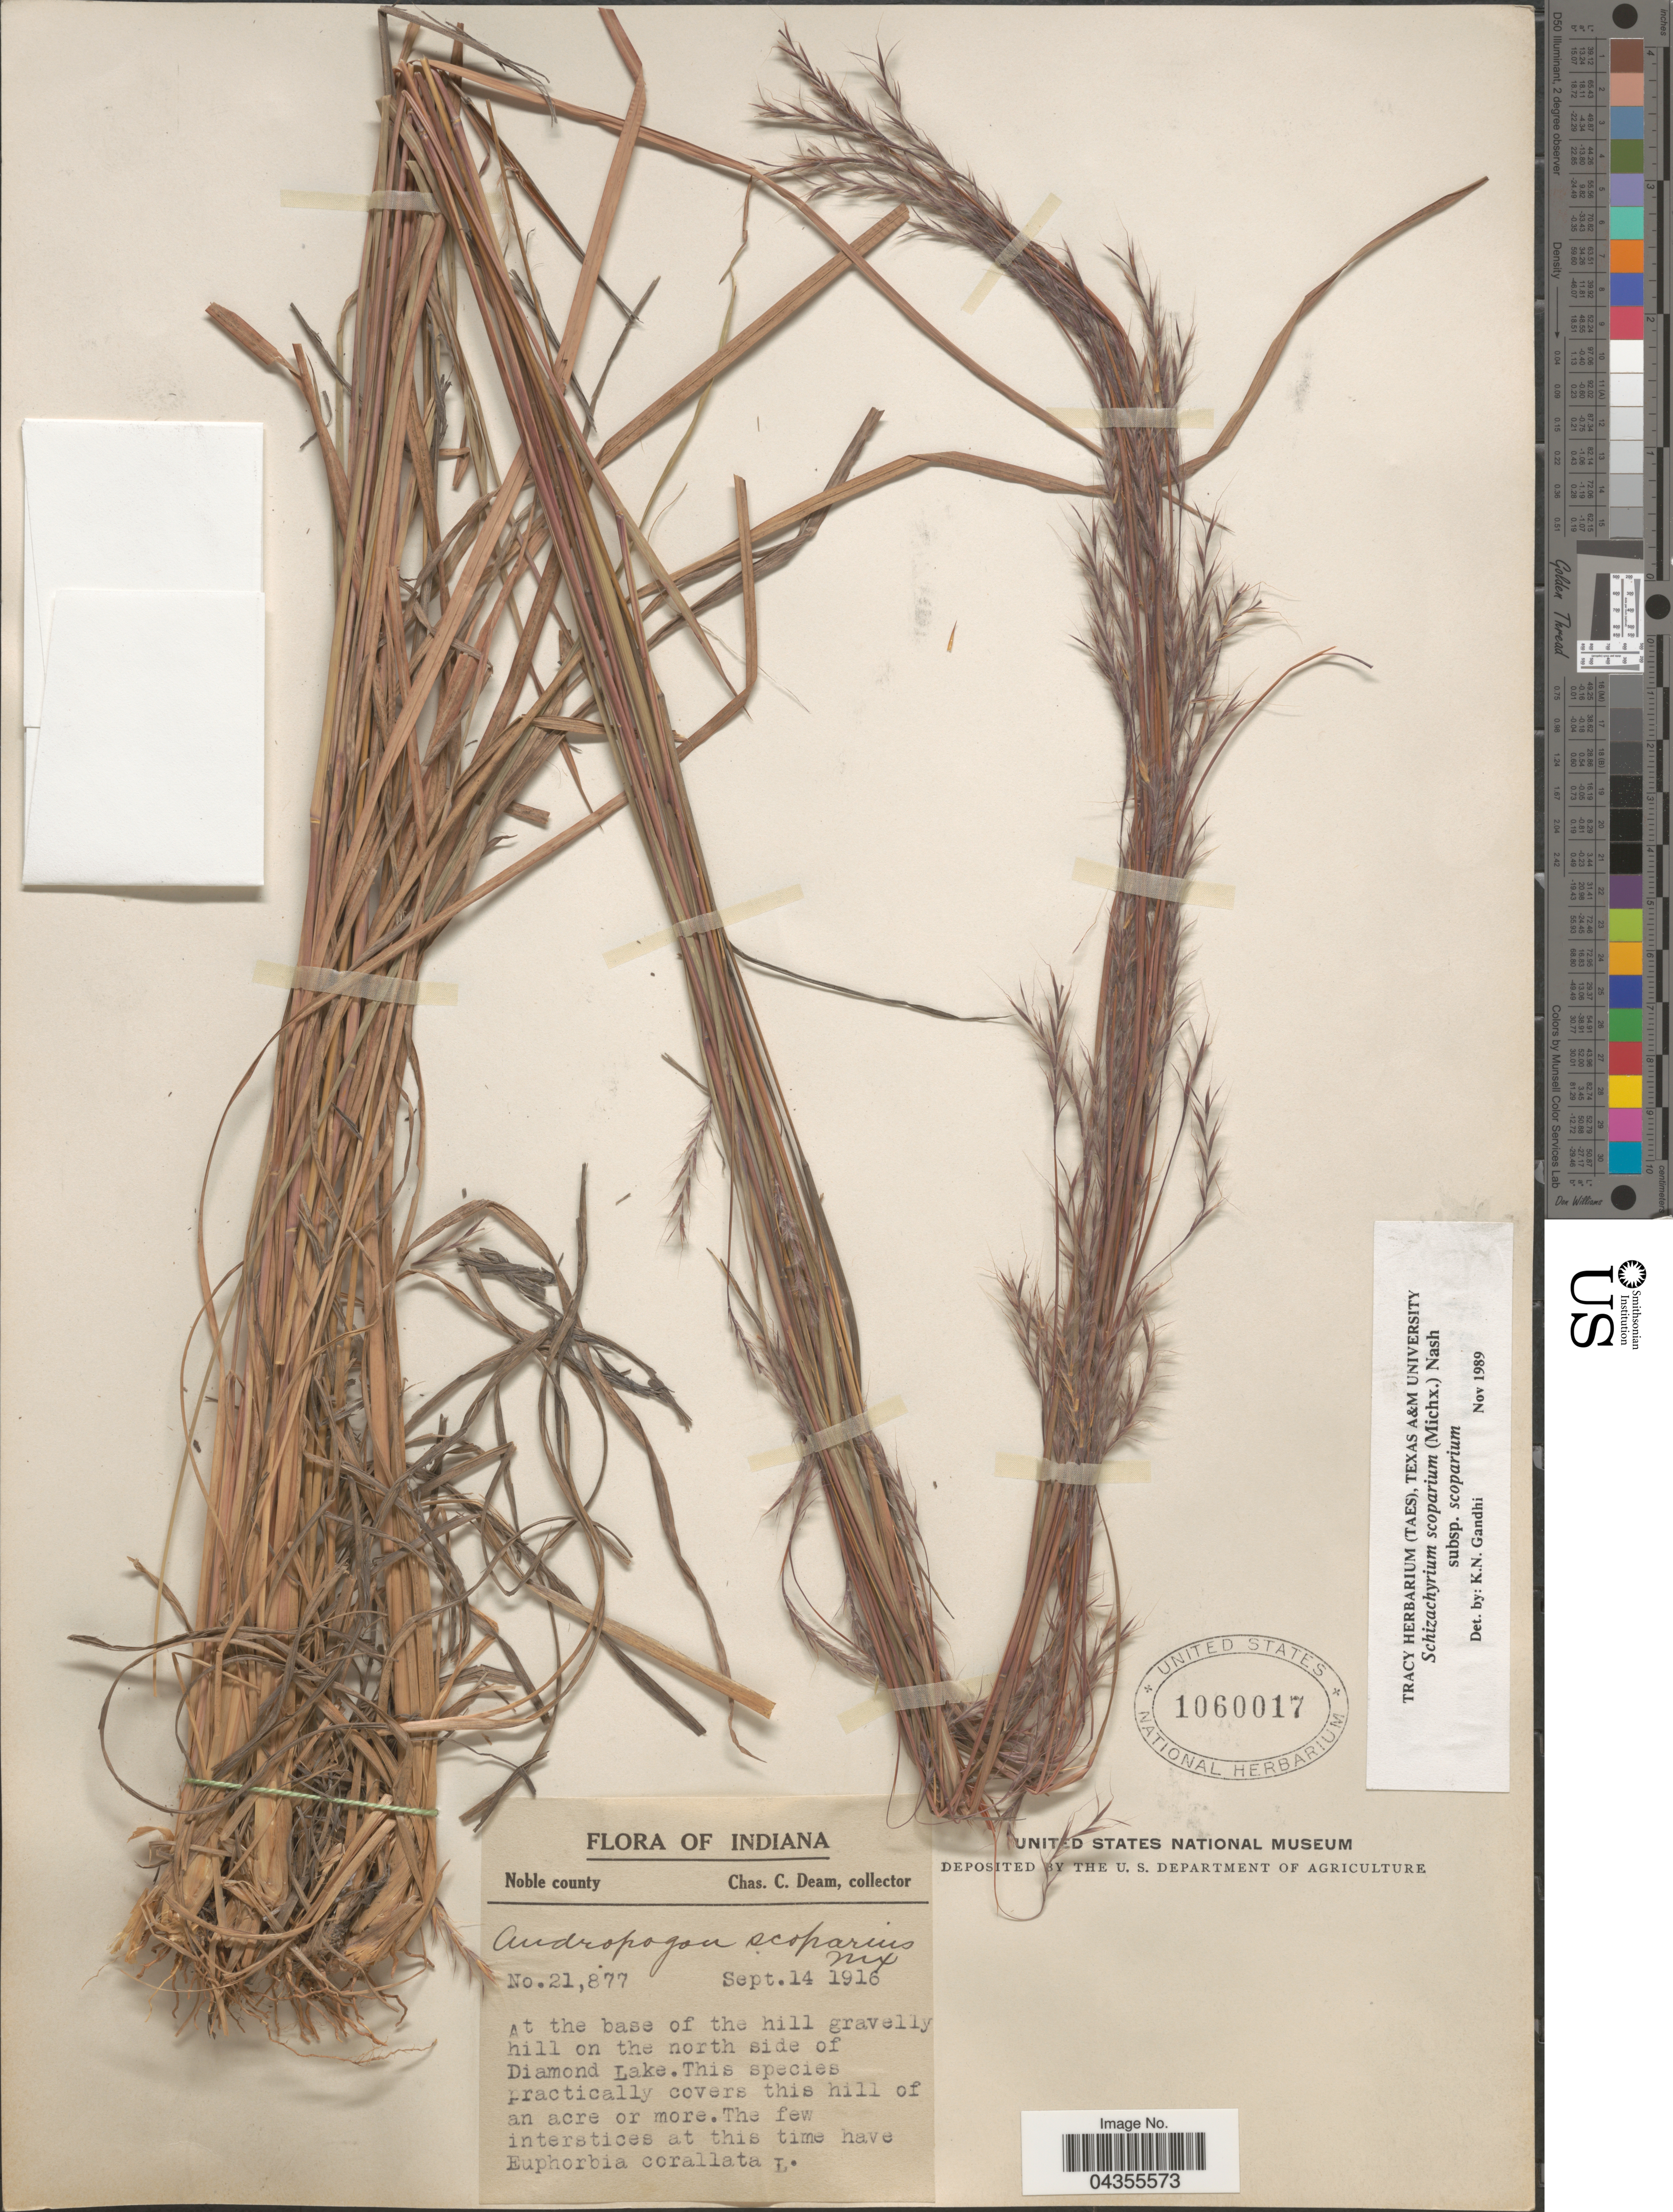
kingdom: Plantae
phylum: Tracheophyta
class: Liliopsida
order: Poales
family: Poaceae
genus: Schizachyrium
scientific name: Schizachyrium scoparium var. scoparium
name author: (Michx.) Nash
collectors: C. C. Deam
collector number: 21877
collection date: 1916-09-14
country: United States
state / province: Indiana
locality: Noble county. At the base of the hill gravelly hill on the north side of Diamond Lake.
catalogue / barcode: US 1060017